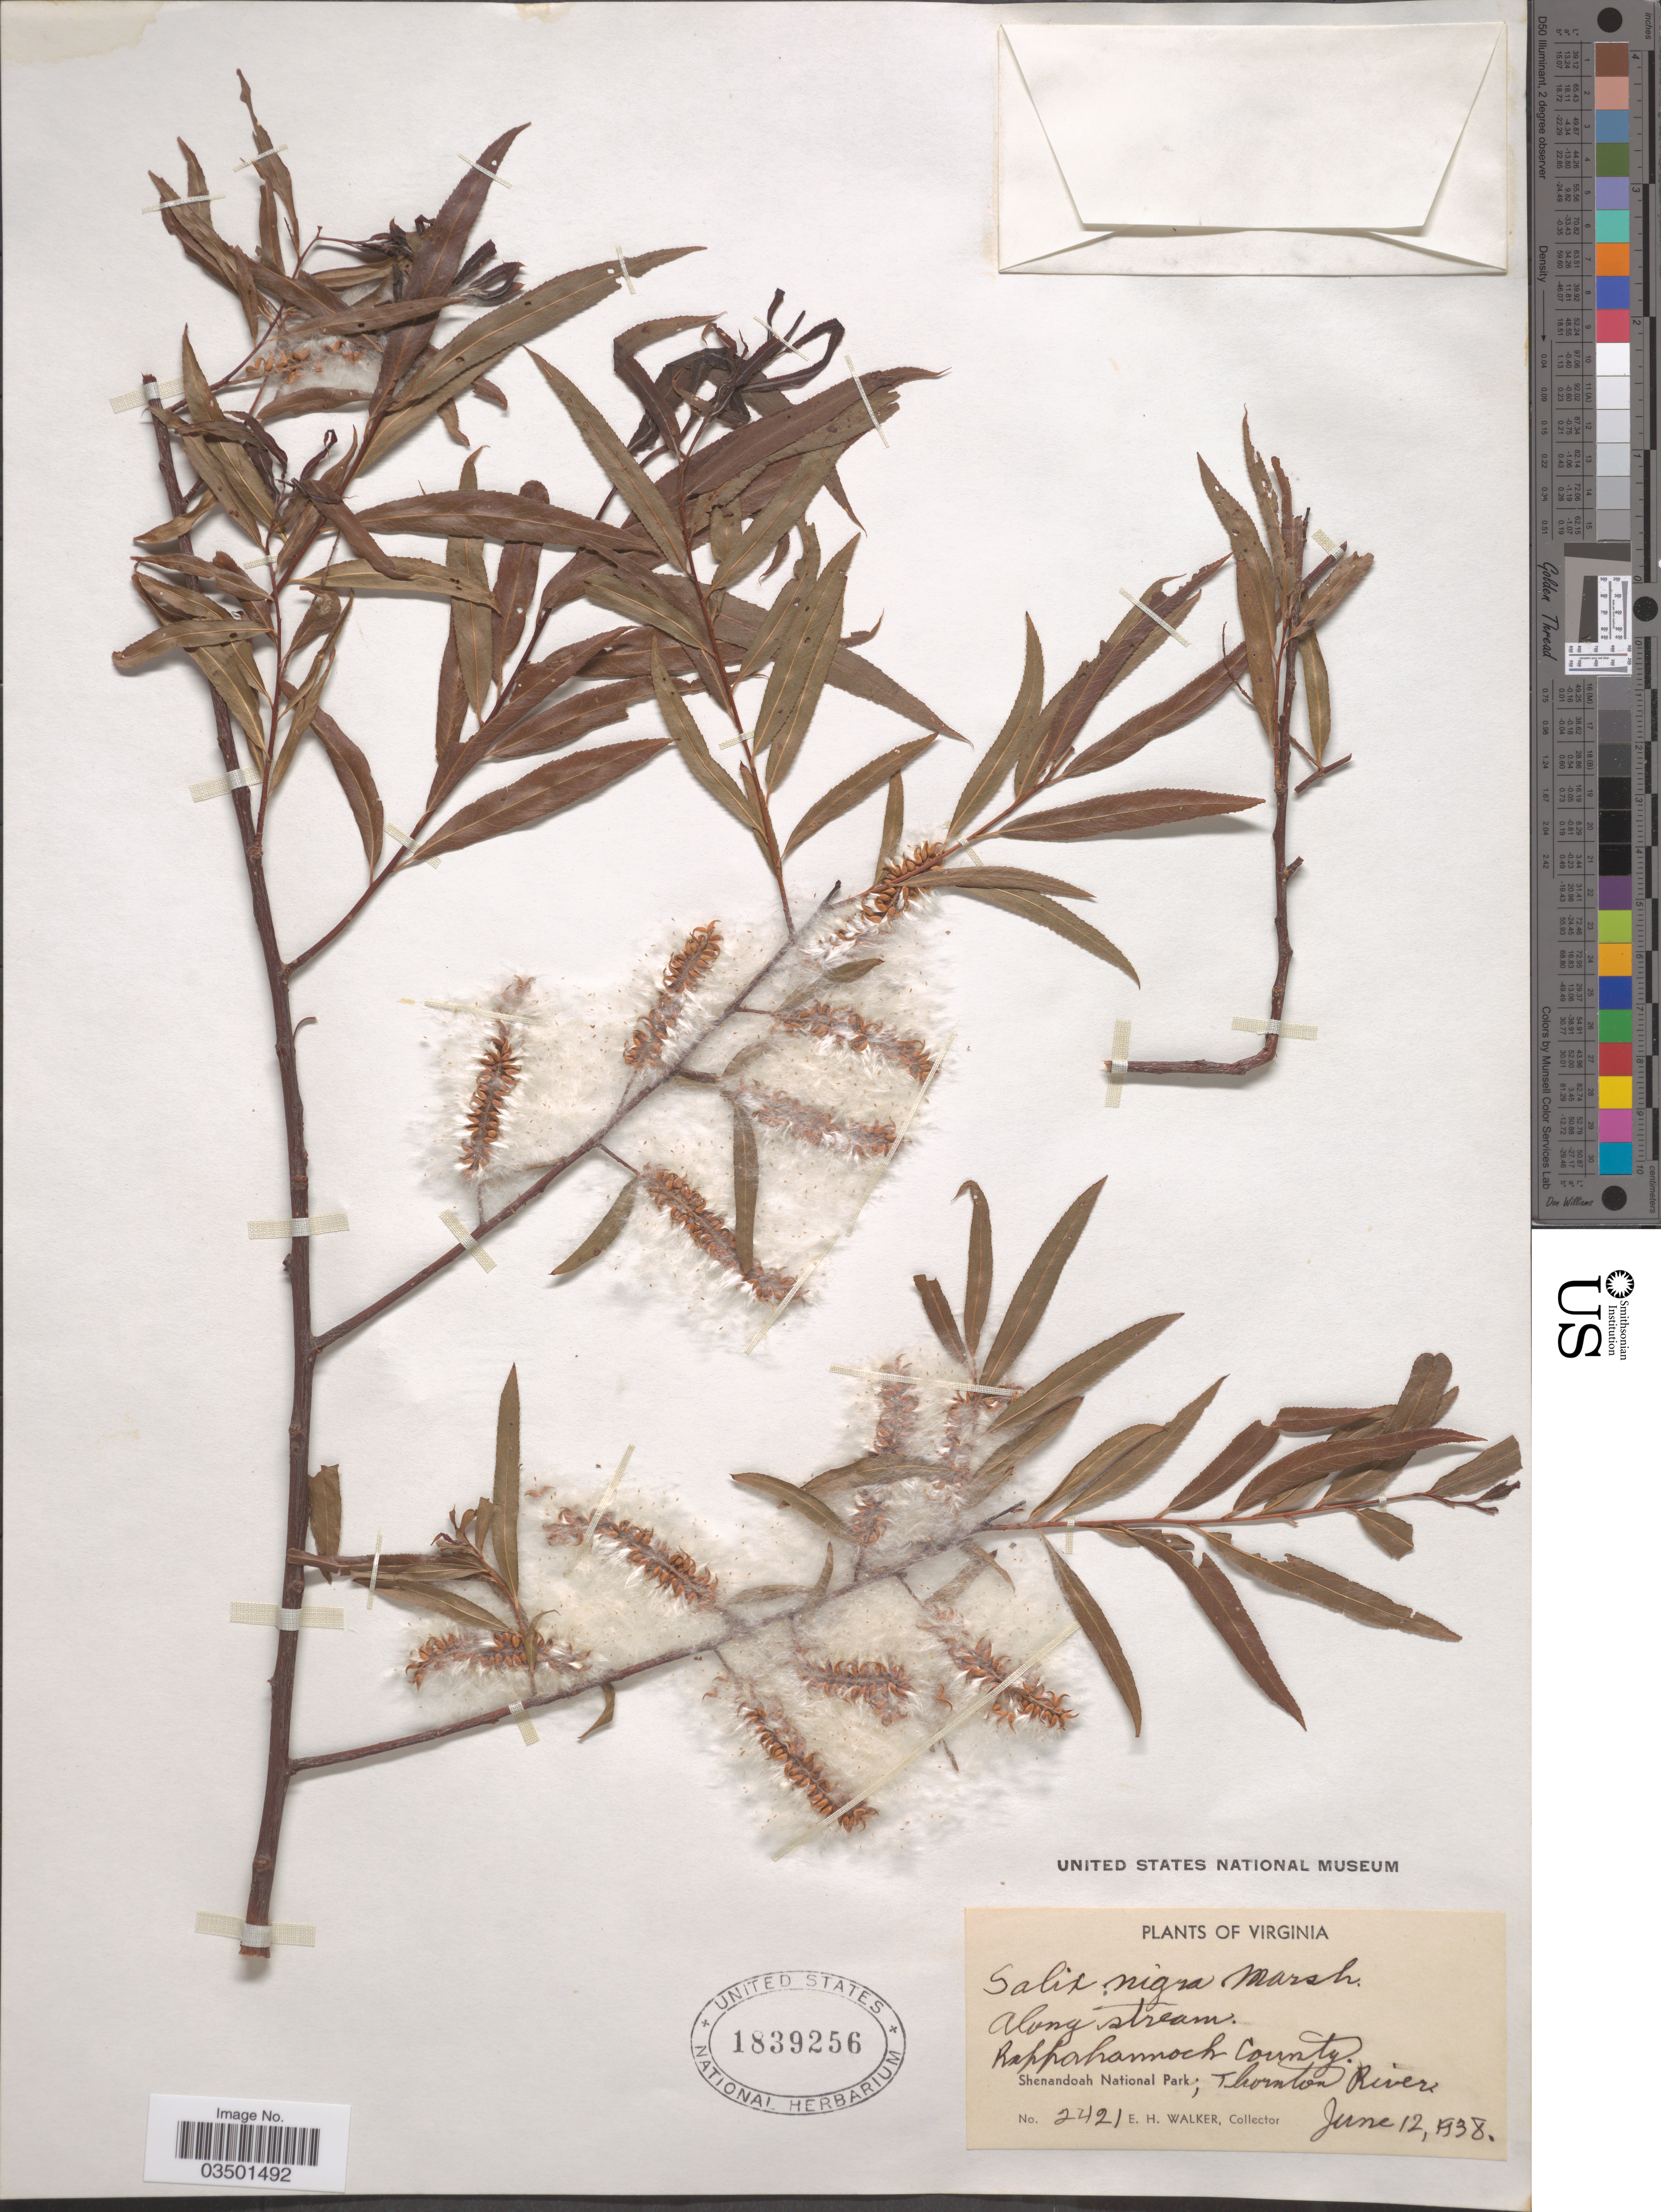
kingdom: Plantae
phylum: Tracheophyta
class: Magnoliopsida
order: Malpighiales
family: Salicaceae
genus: Salix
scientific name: Salix nigra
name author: Marshall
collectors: E. H. Walker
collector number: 2421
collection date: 1938-06-12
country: United States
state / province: Virginia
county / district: Rappahannock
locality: Shenandoah National Park; Thornton River.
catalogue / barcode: US 1839256